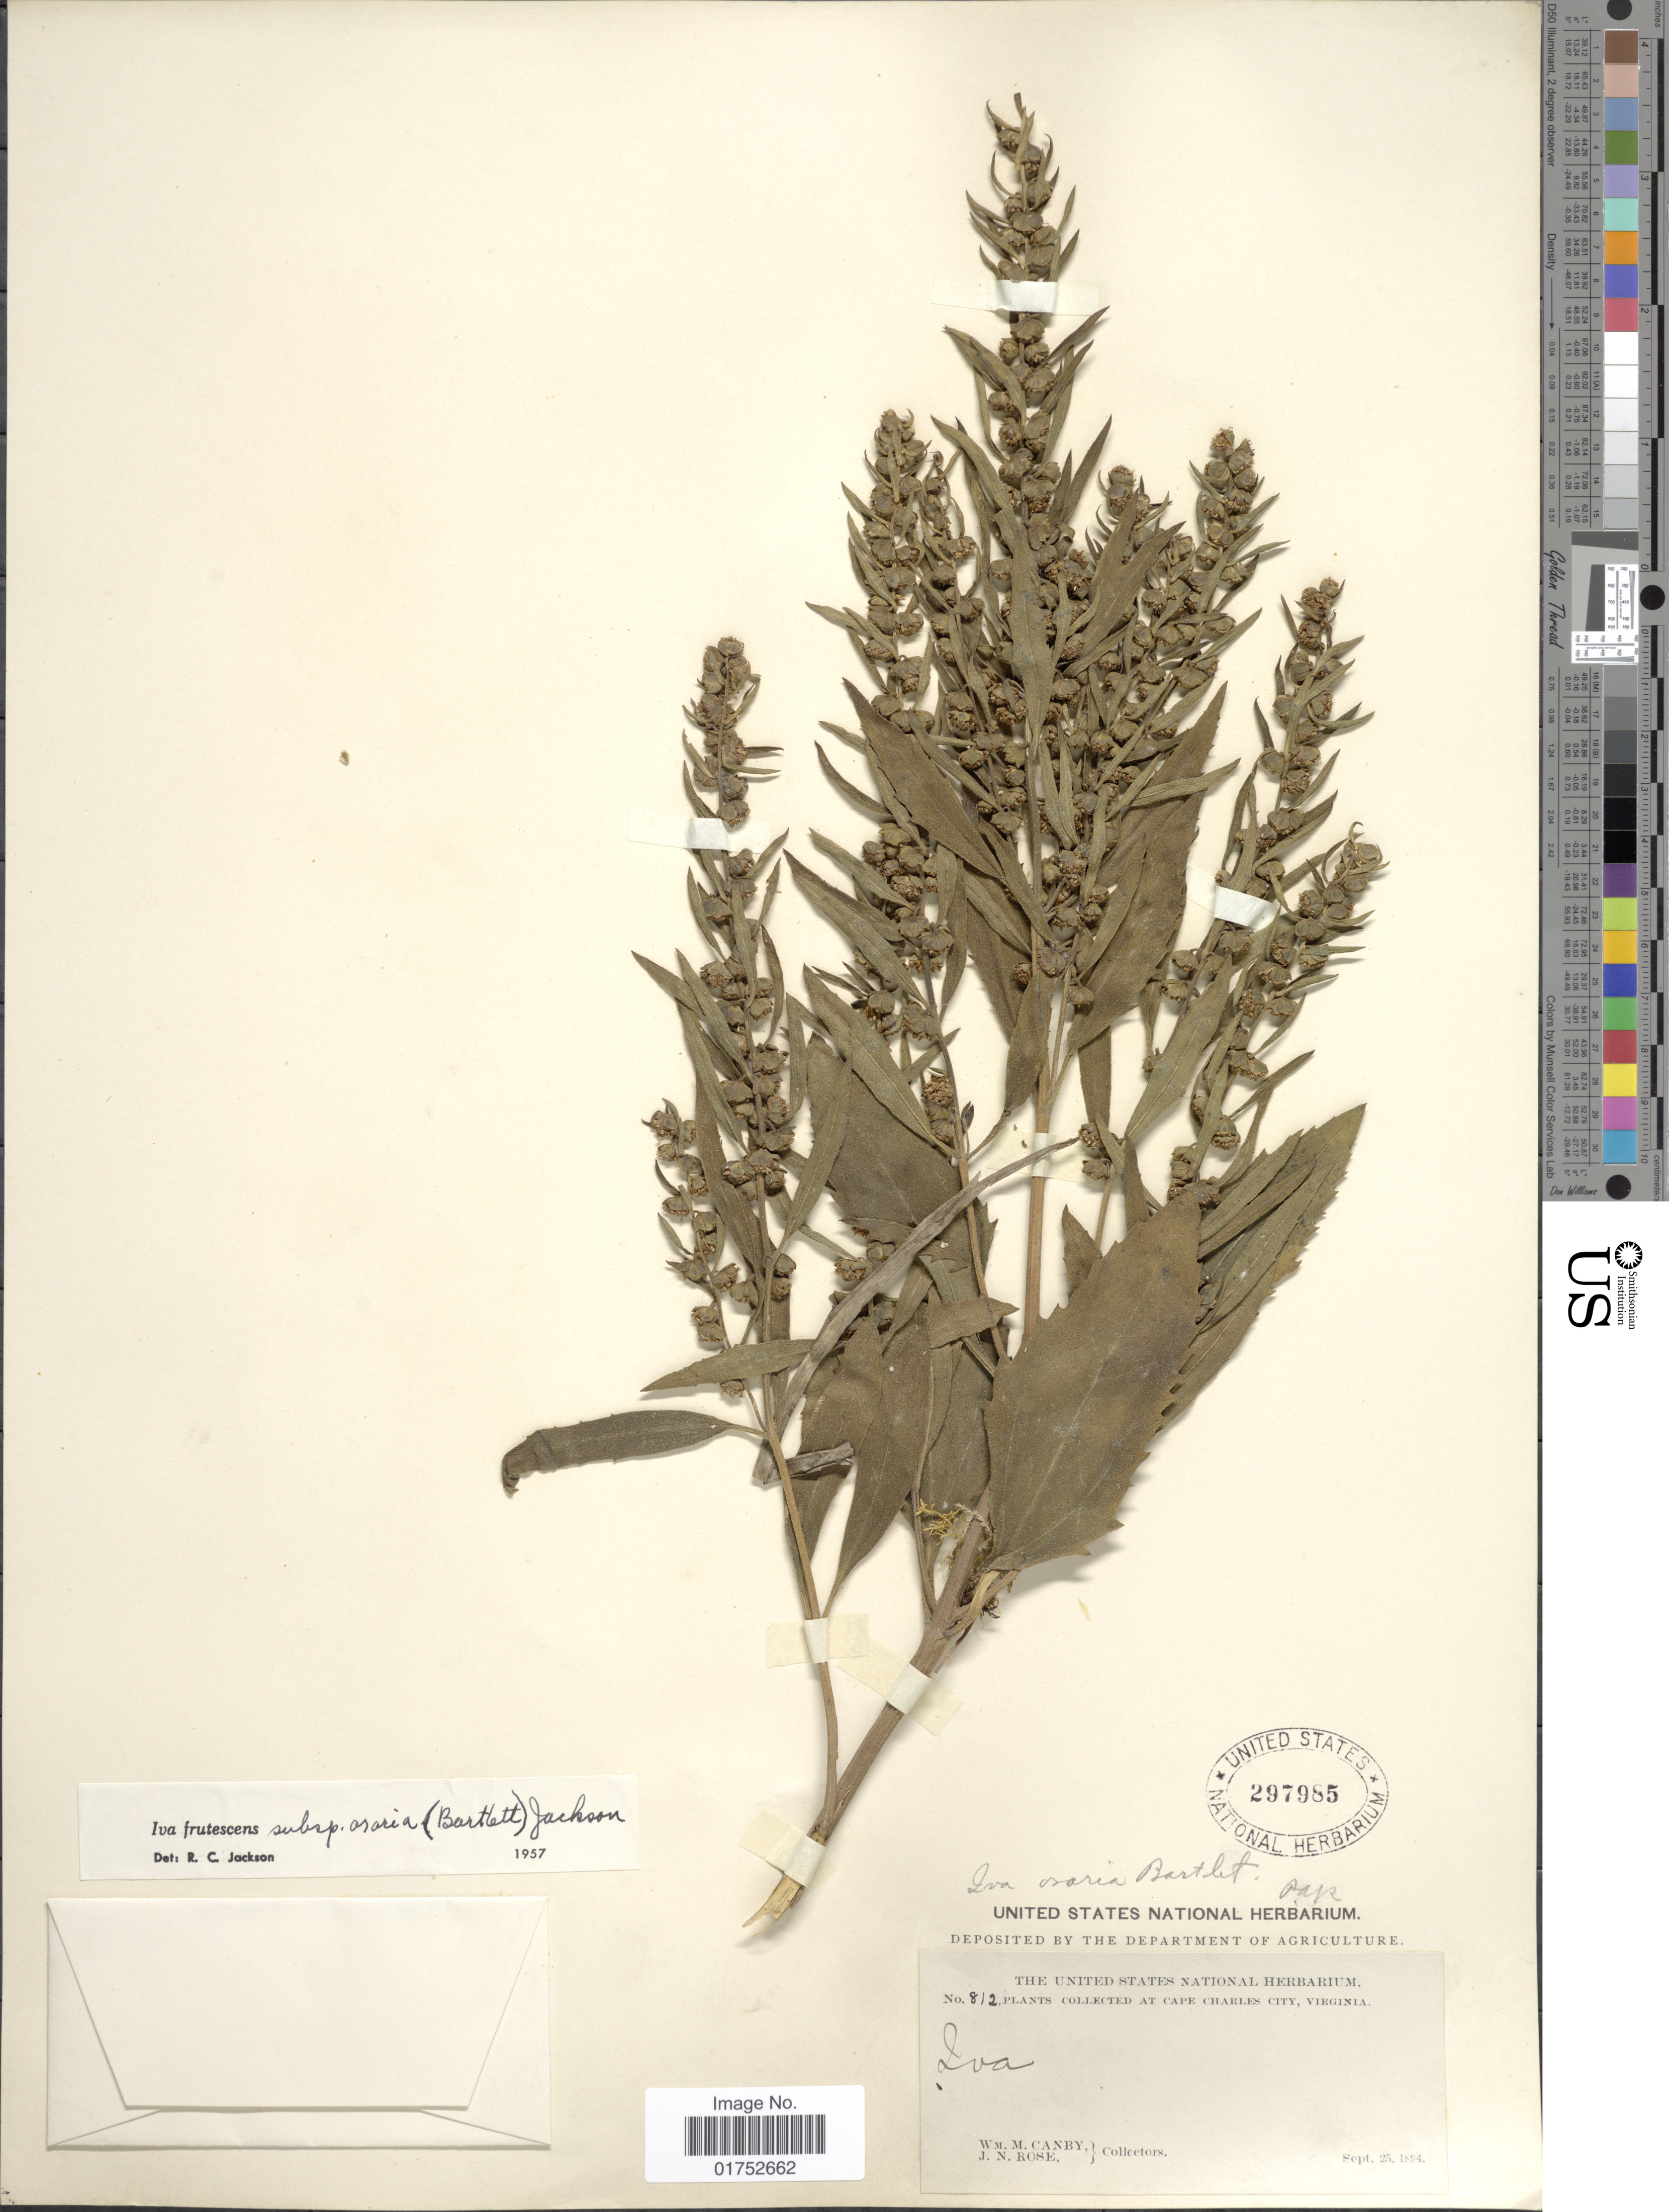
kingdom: Plantae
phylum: Tracheophyta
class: Magnoliopsida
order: Asterales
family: Asteraceae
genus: Iva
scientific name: Iva frutescens subsp. oraria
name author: (Bartlett) R.C. Jacks.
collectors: W. M. Canby & J. N. Rose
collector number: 812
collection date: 1894-09-25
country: United States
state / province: Virginia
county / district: Accomack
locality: Cape Charles City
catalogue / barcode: US 297985